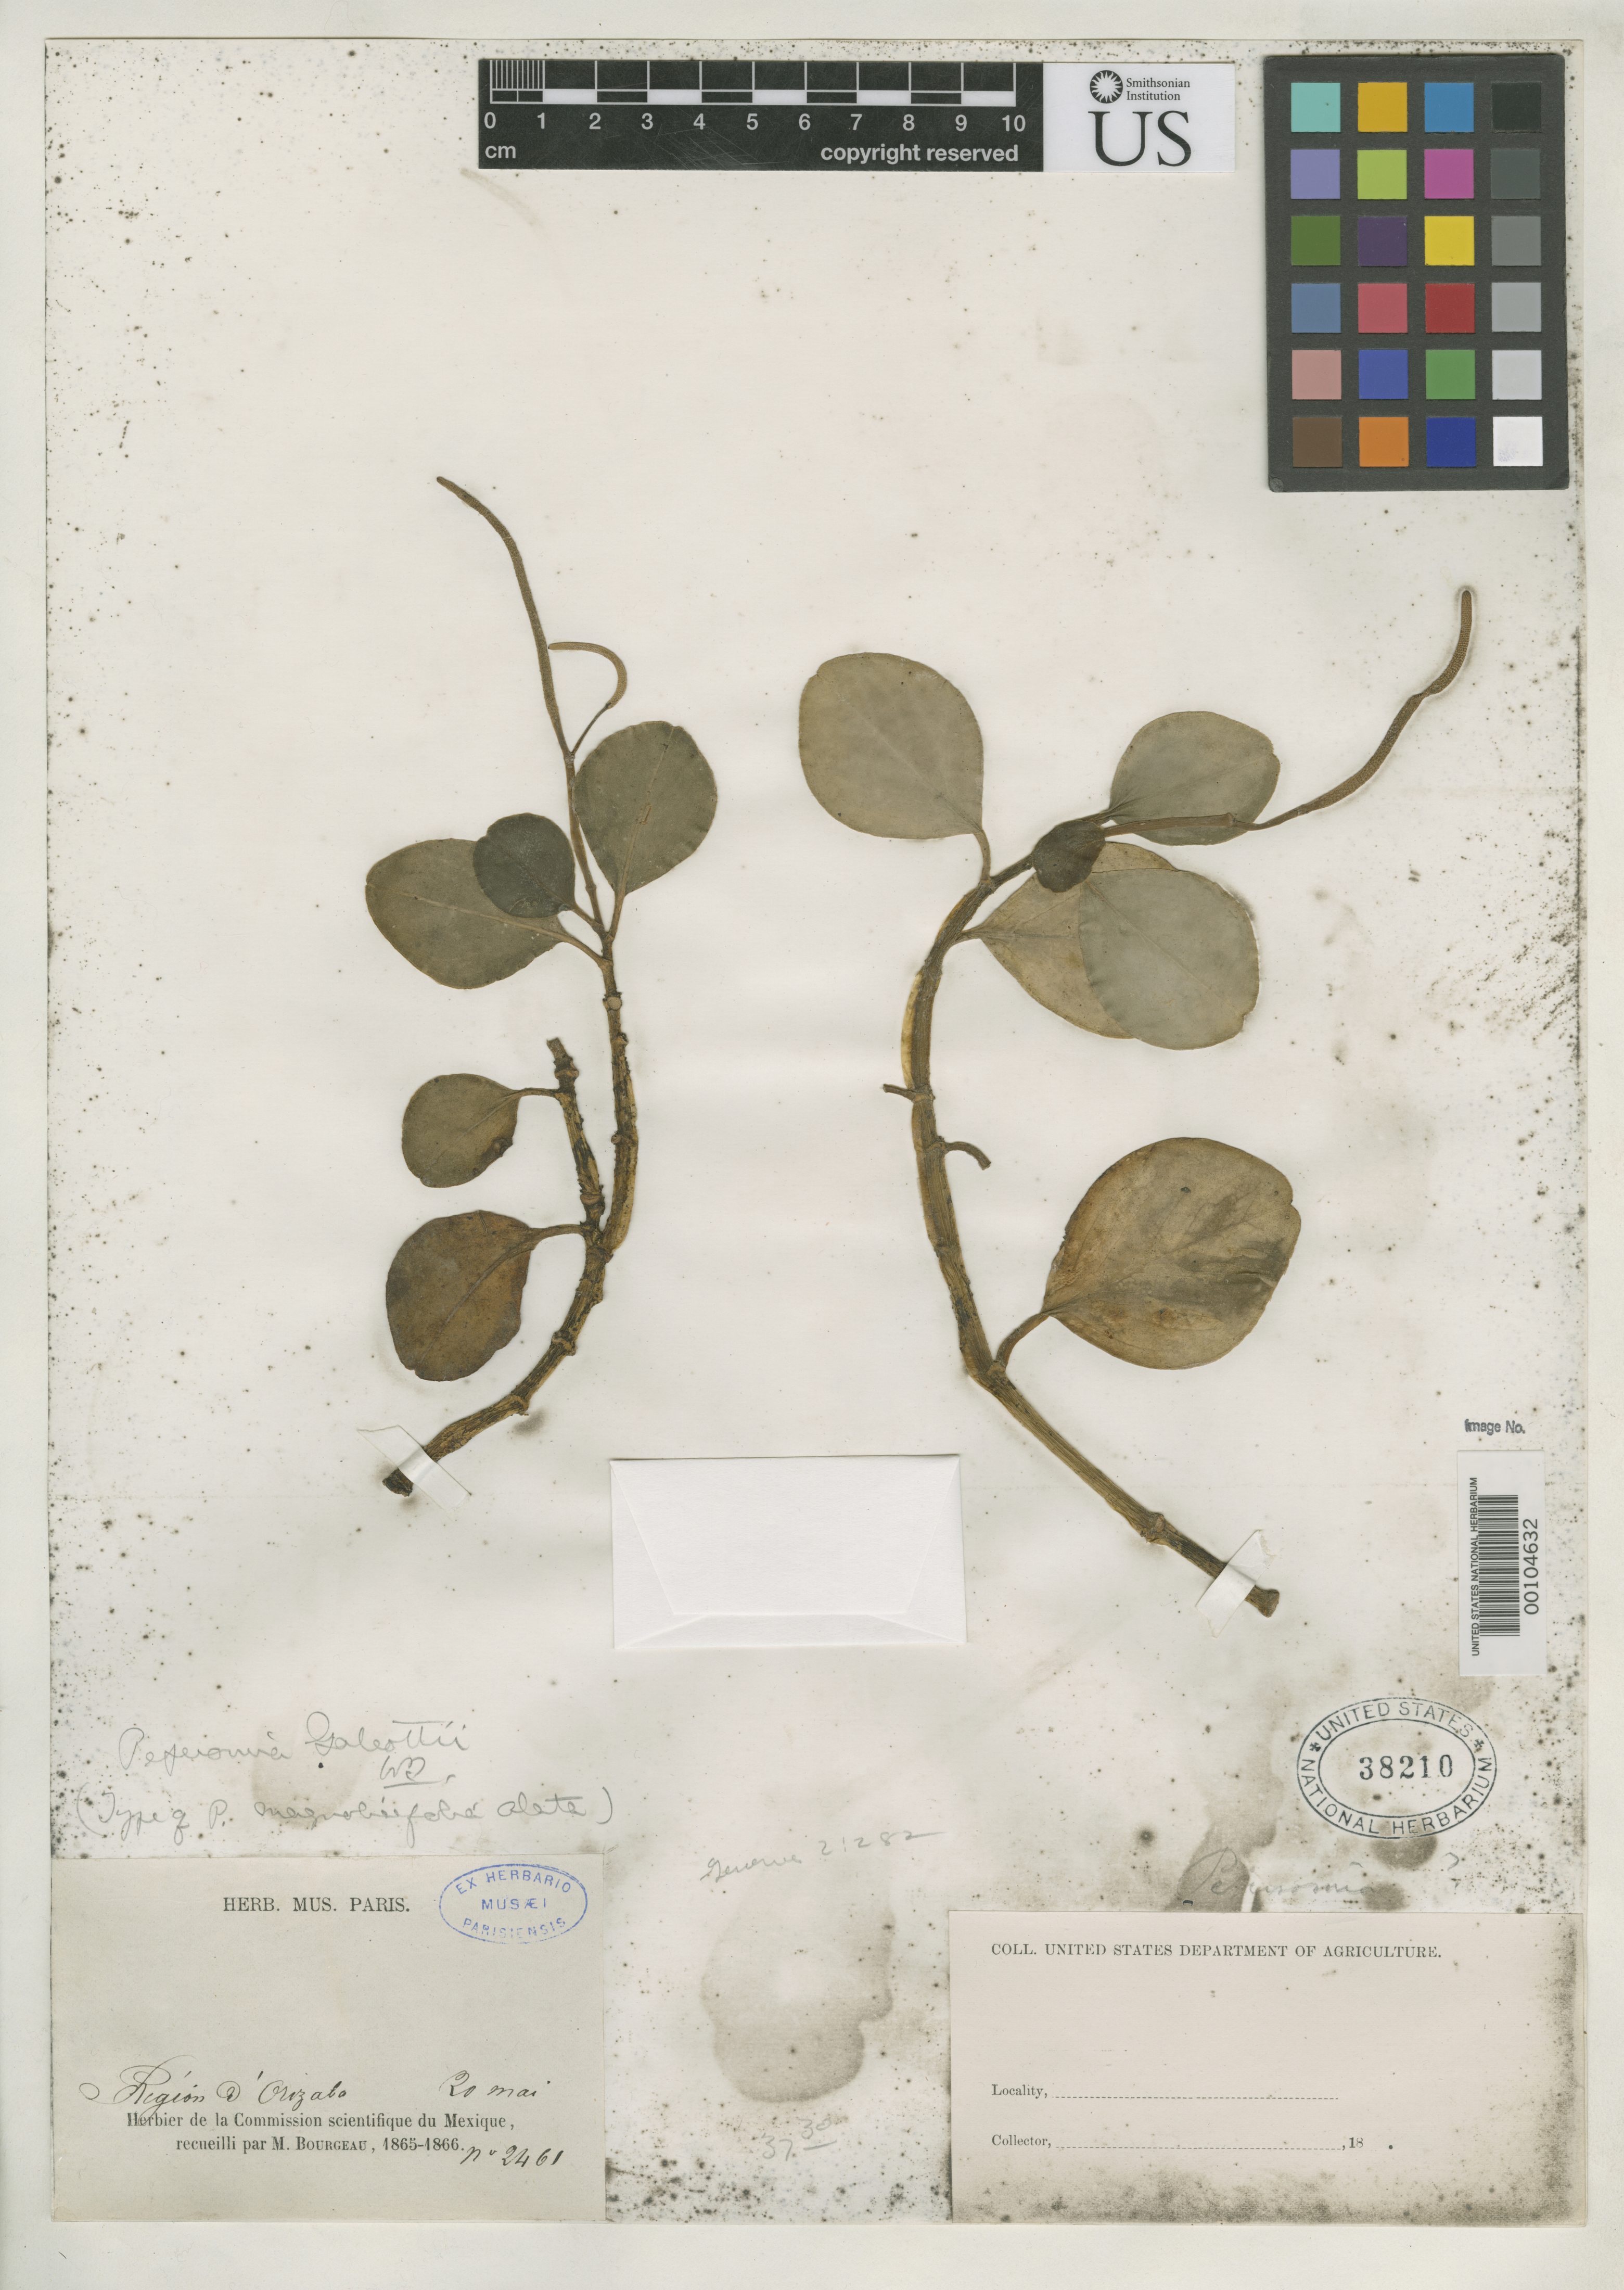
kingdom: Plantae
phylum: Tracheophyta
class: Magnoliopsida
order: Piperales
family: Piperaceae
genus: Peperomia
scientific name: Peperomia magnoliifolia var. alata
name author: C. DC.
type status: Isosyntype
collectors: E. Bourgeau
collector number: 2461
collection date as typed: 1865 to -- --- 1866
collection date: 1865/1866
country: Mexico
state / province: Veracruz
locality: Orizaba.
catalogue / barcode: US 38210